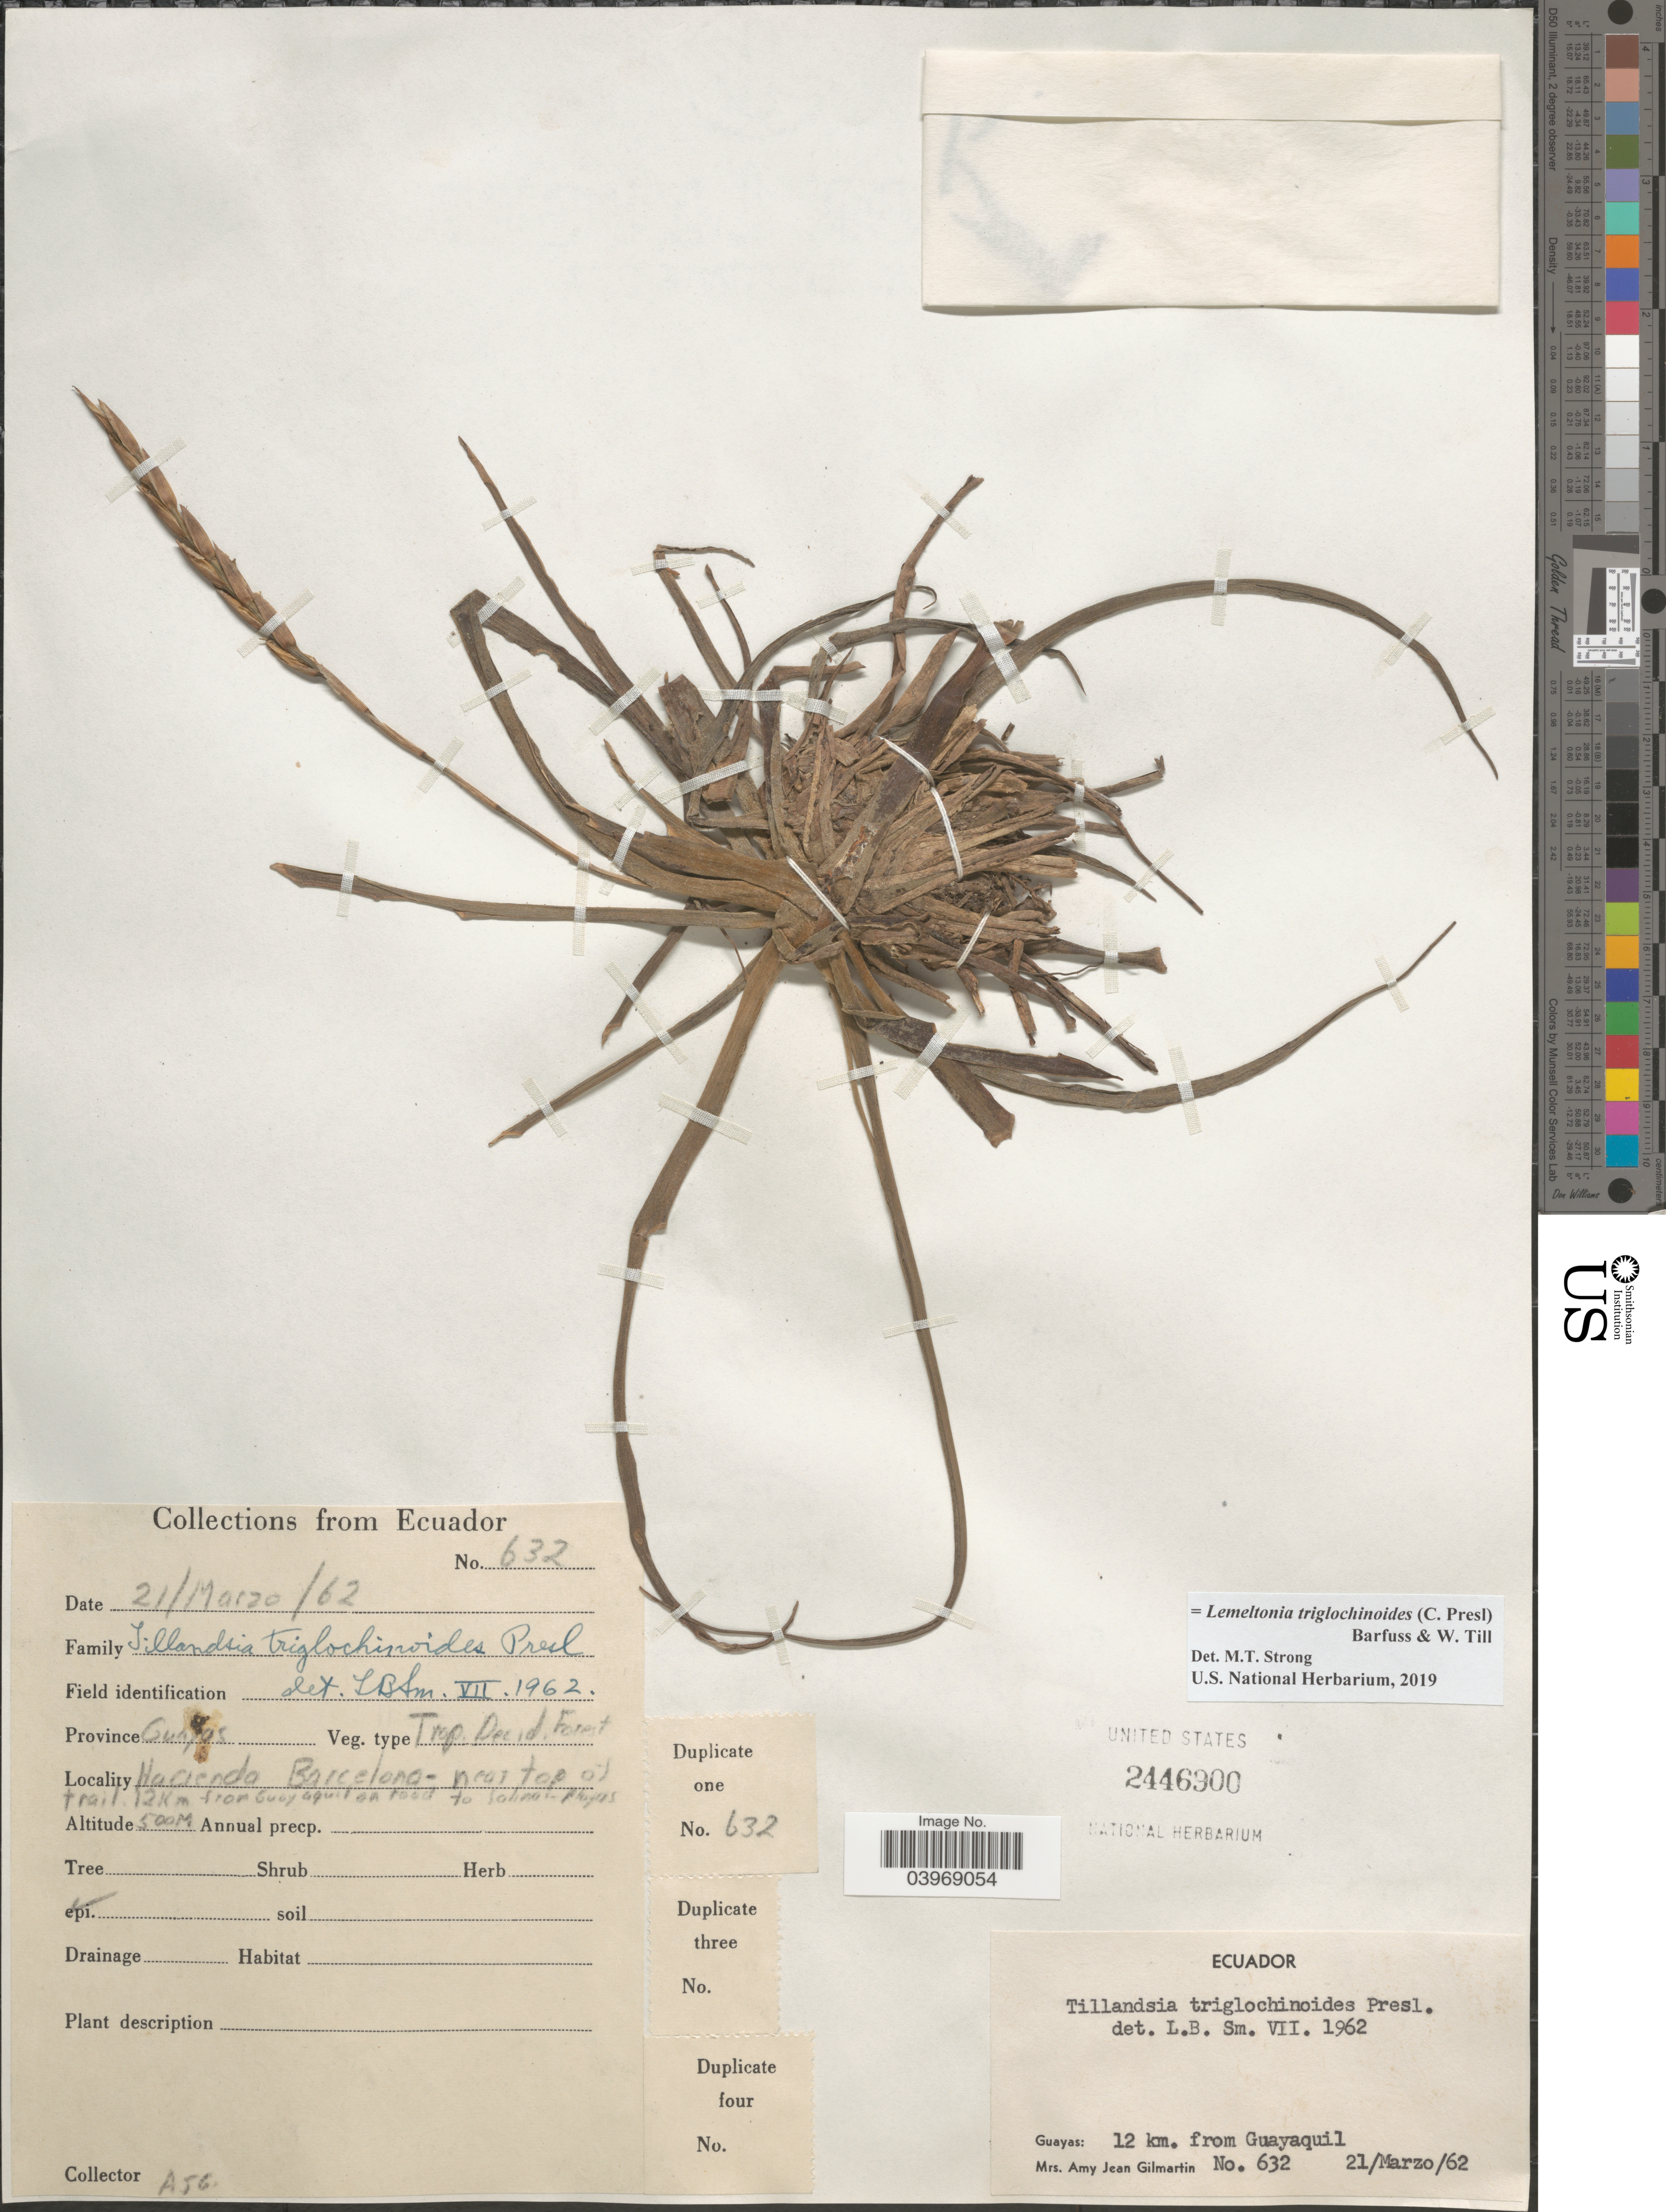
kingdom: Plantae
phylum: Tracheophyta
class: Liliopsida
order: Poales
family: Bromeliaceae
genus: Lemeltonia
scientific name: Lemeltonia triglochinoides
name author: (C. Presl) Barfuss & W. Till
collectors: A. J. Gilmartin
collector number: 632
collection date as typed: Transcribed d/m/y: 21/3/62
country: Ecuador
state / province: Guayas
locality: Hacienda Barcelona - near top of trail. 12 km. from Guayaquil on road to Salinas-Playas.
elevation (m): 500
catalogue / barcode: US 2446900